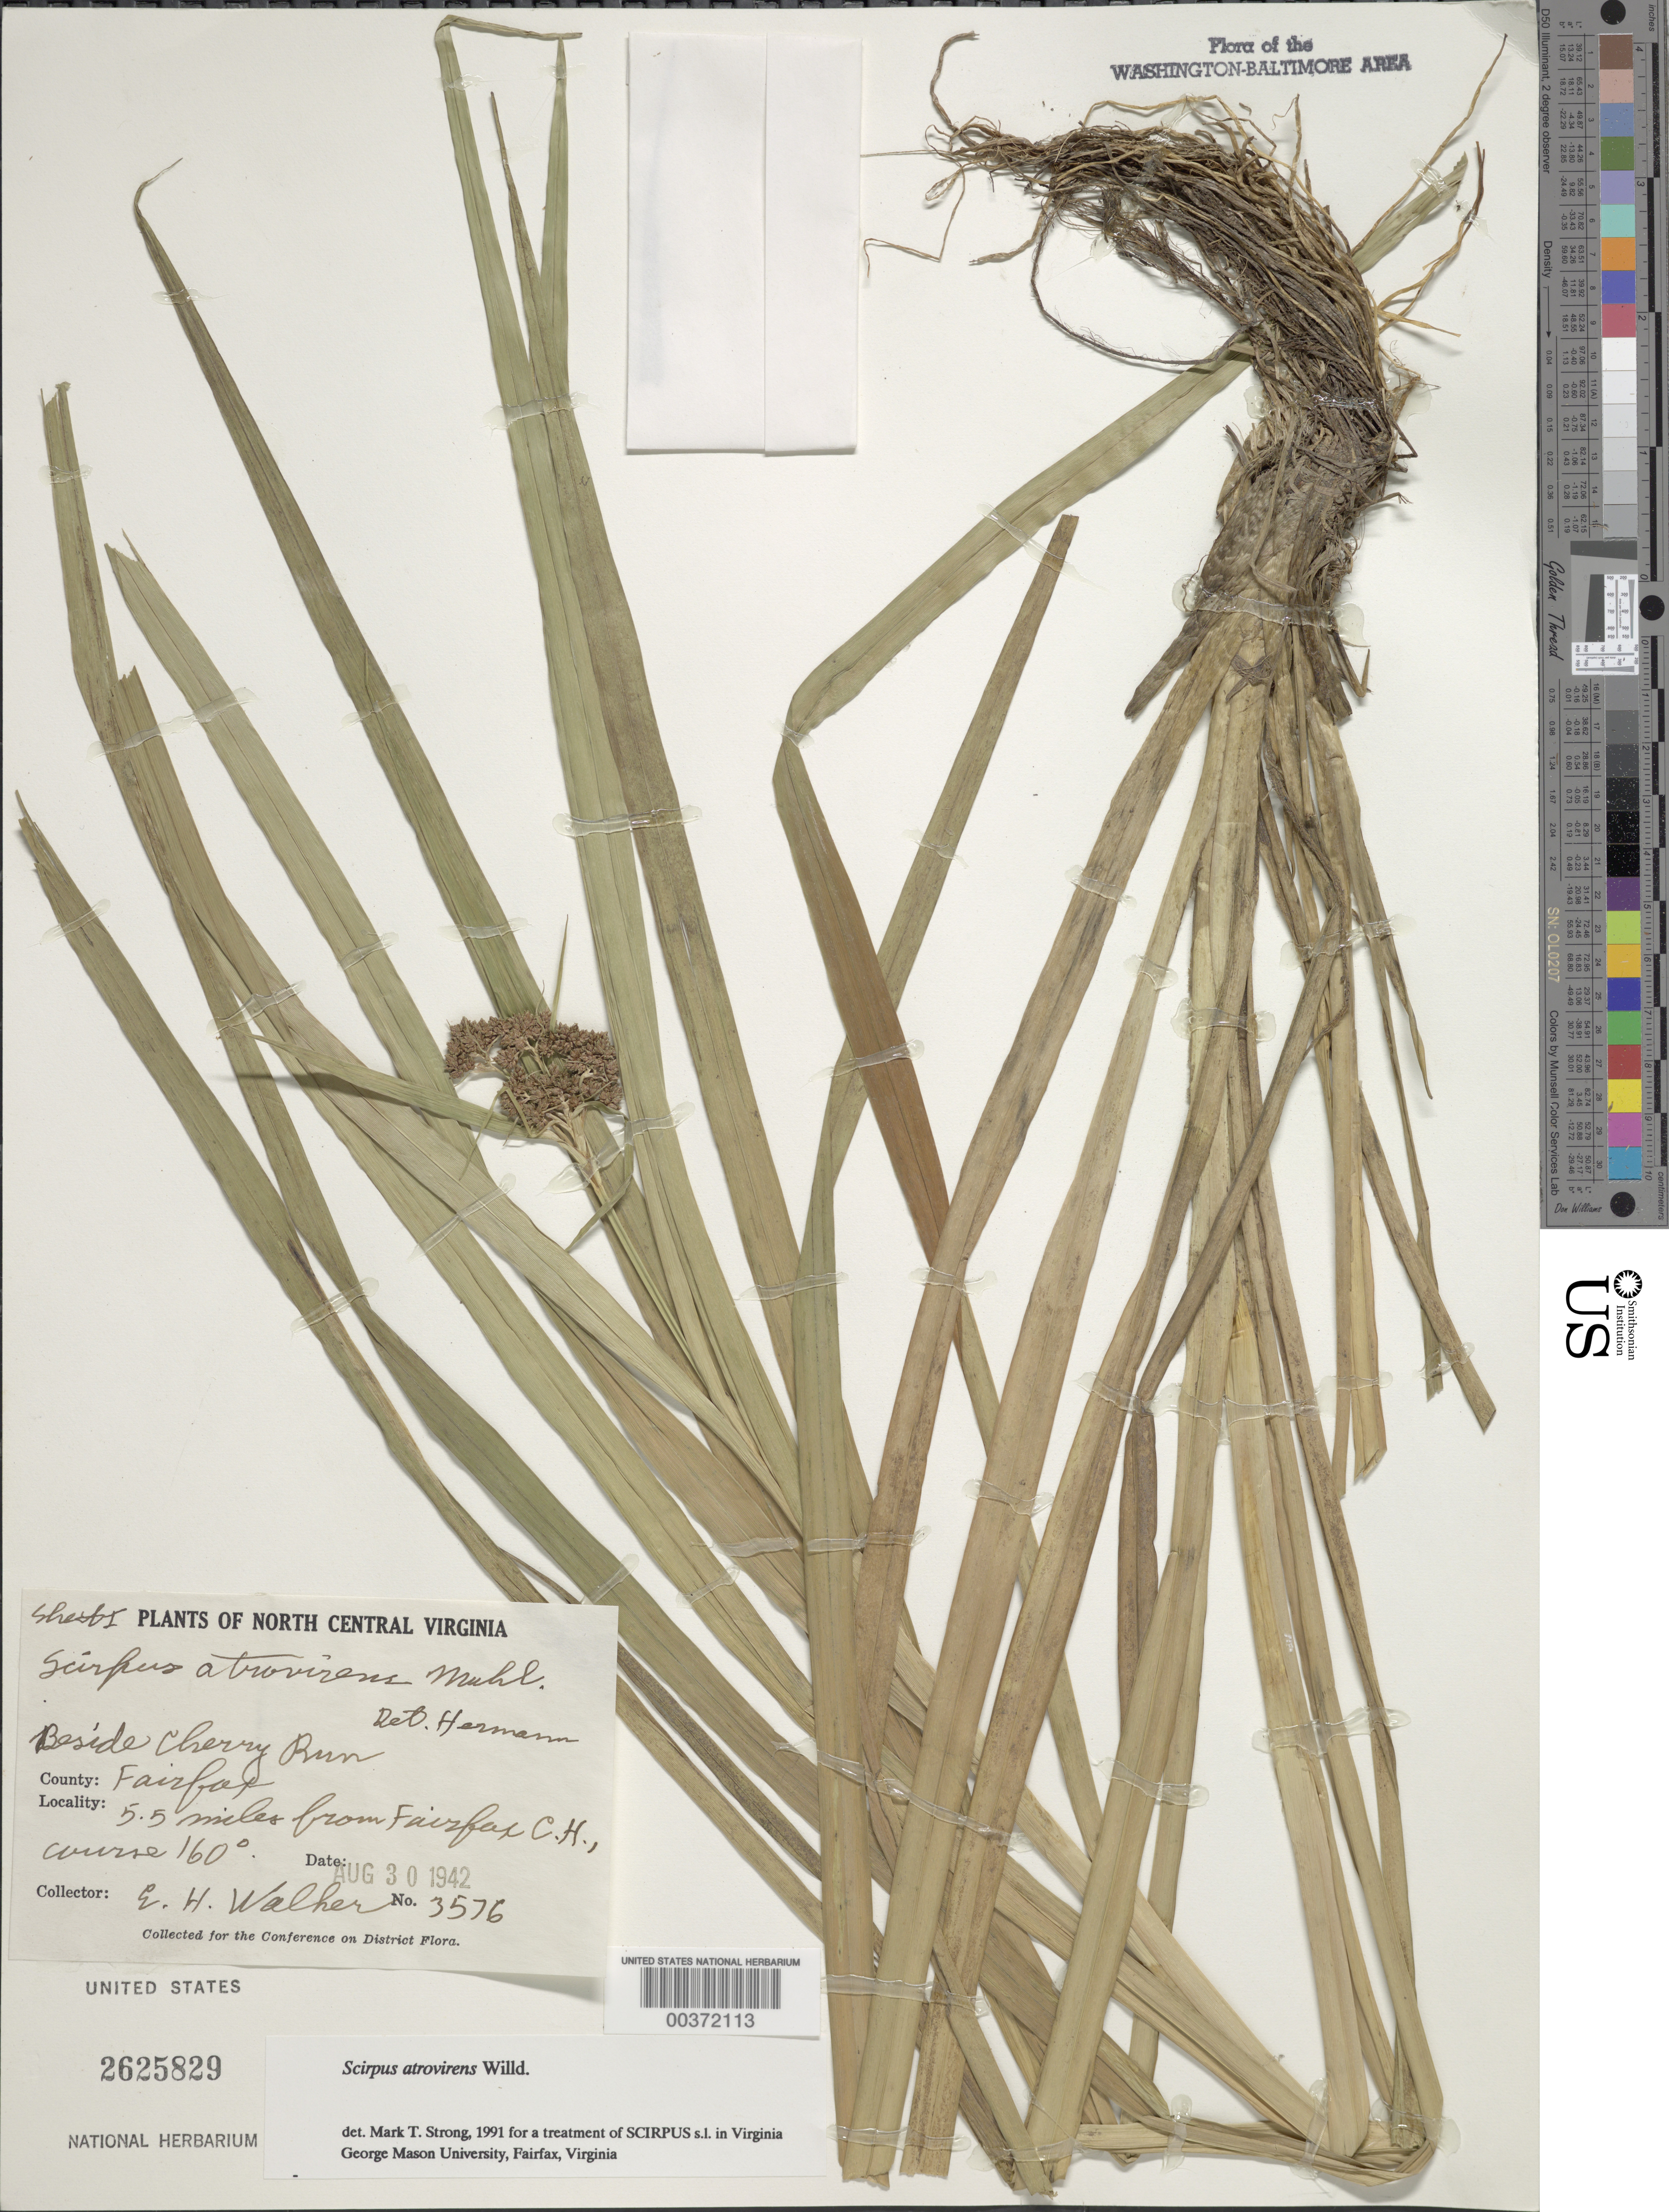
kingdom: Plantae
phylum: Tracheophyta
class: Liliopsida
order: Poales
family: Cyperaceae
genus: Scirpus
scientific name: Scirpus atrovirens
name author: Willd.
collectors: E. H. Walker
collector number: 3576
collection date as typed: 30 Aug 1942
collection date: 1942-08-30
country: United States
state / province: Virginia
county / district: Fairfax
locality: Cherry Run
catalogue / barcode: US 2625829